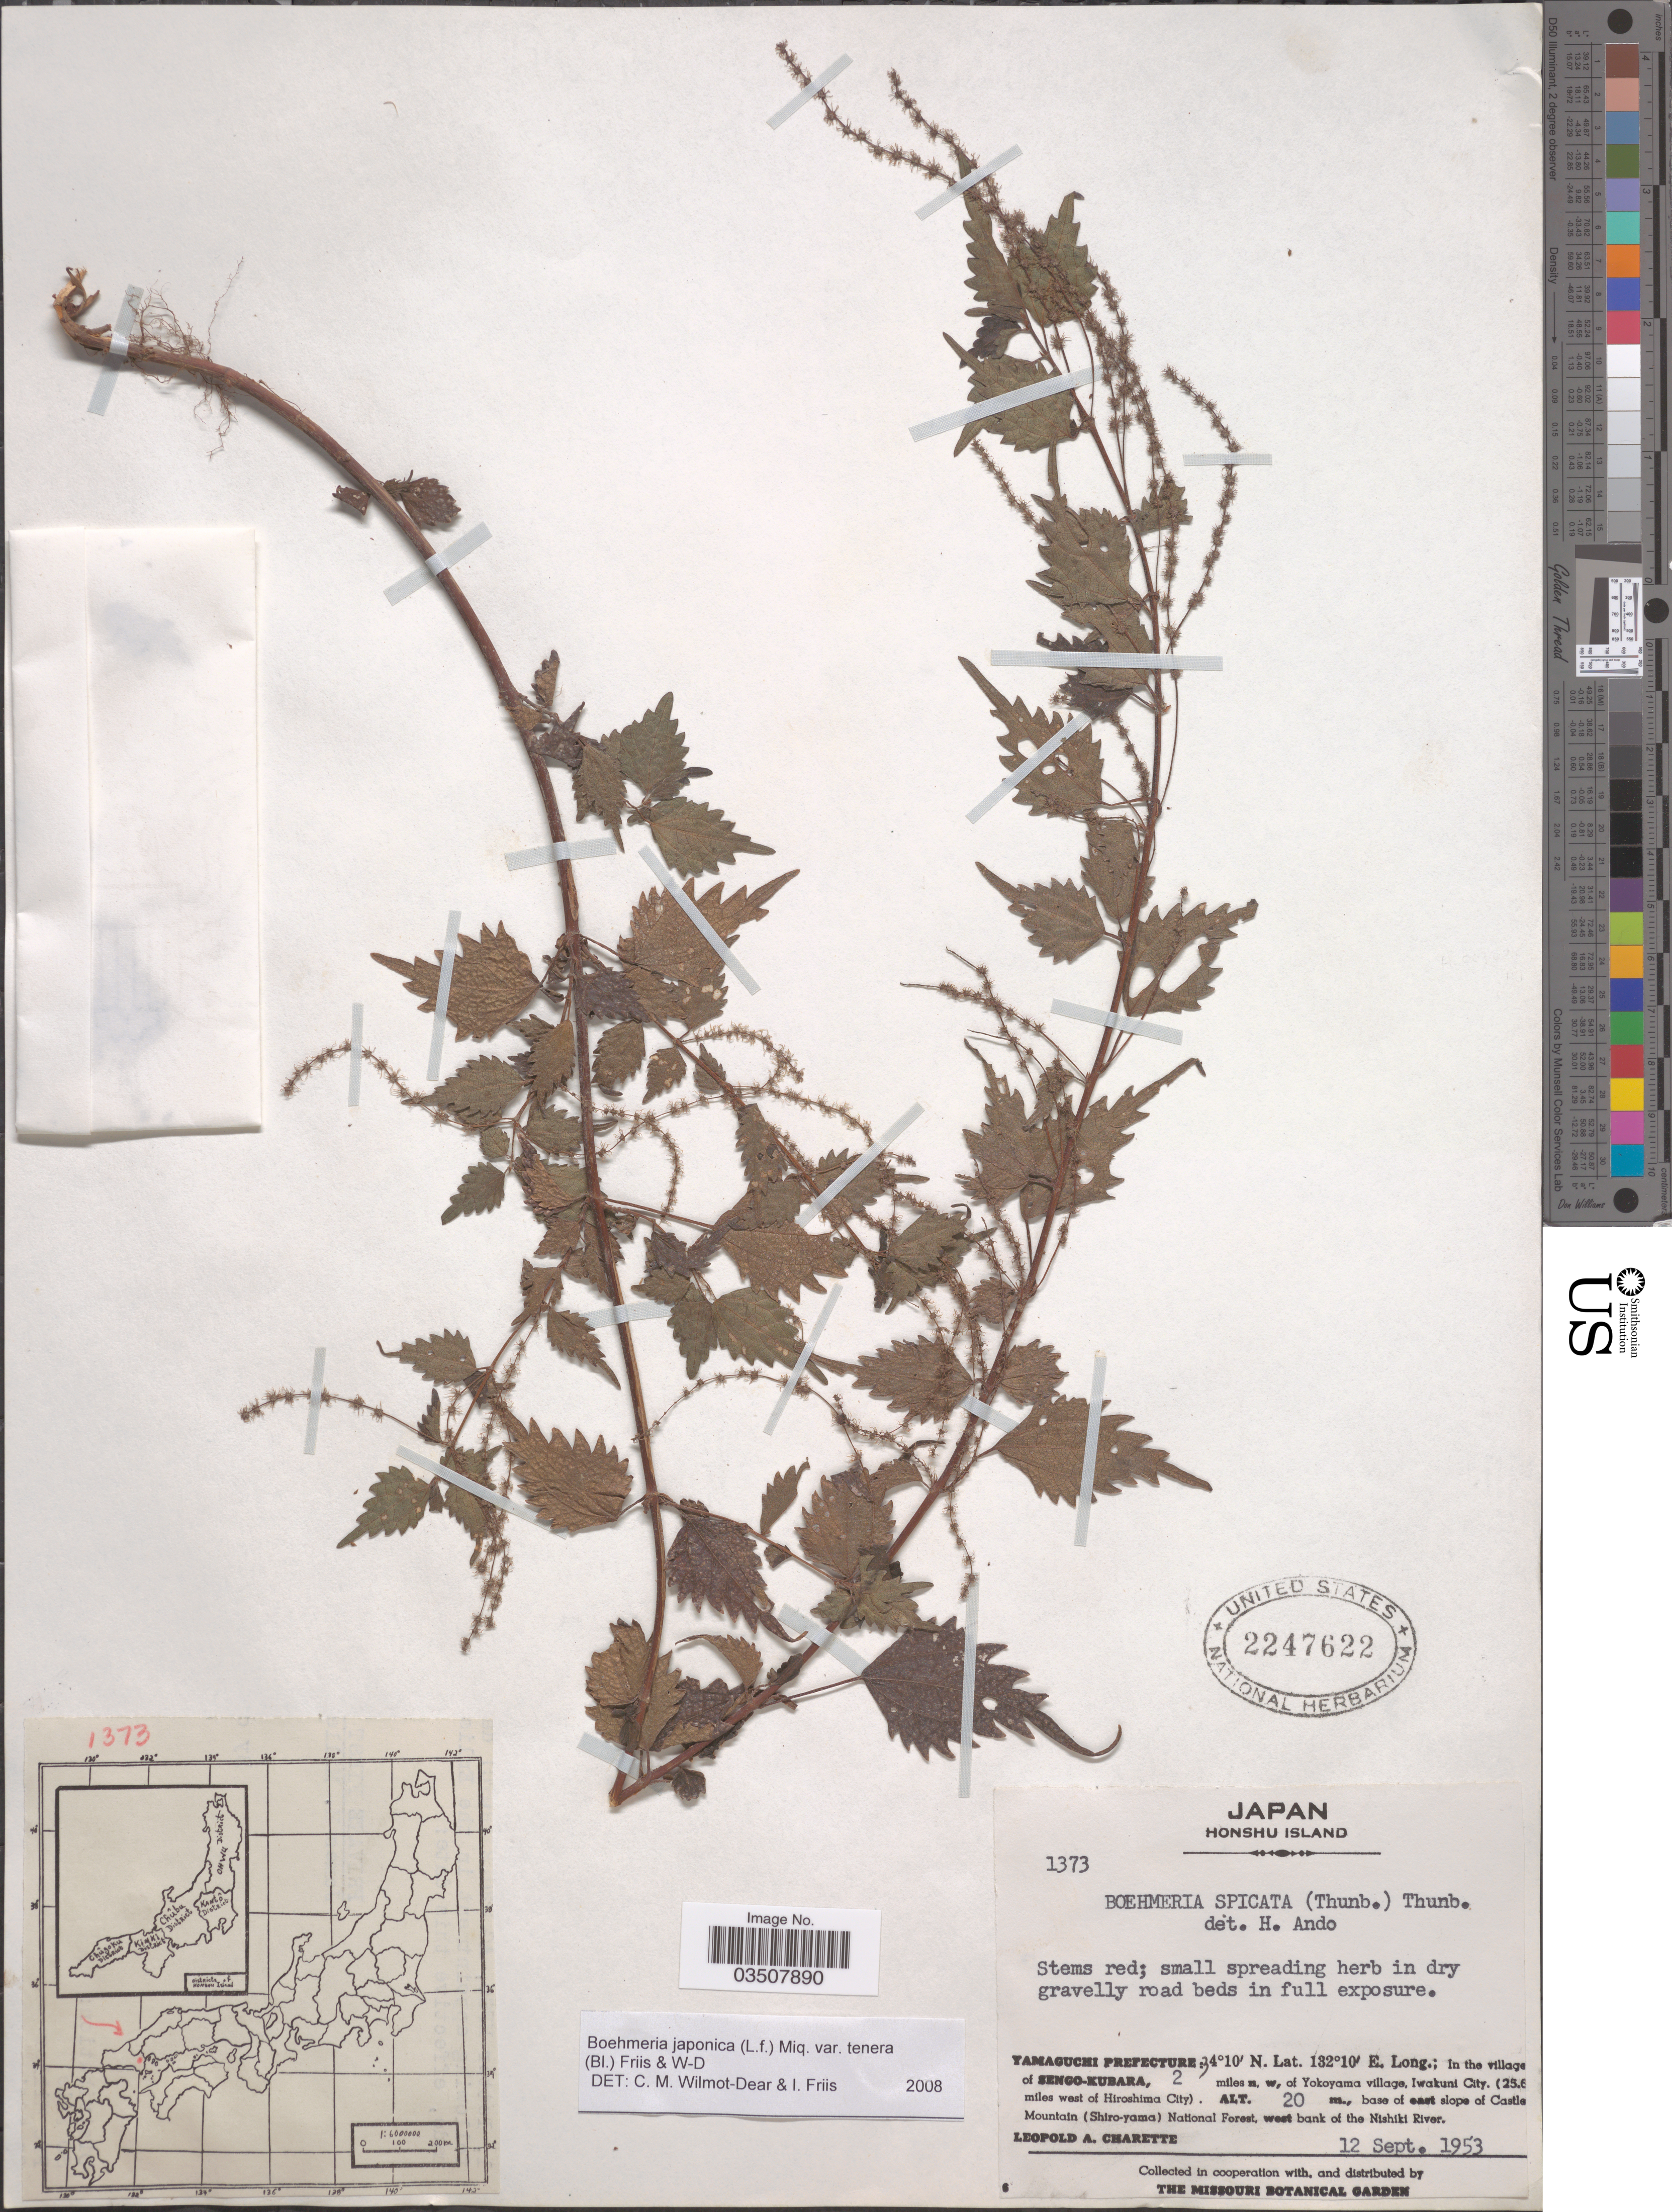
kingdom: Plantae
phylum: Tracheophyta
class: Magnoliopsida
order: Rosales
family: Urticaceae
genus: Boehmeria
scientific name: Boehmeria japonica var. tenera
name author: (Blume) Friis & Wilmot-Dear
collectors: L. A. Charette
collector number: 1373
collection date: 1953-09-12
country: Japan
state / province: Yamaguti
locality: Honshu Island. Yamaguchi Prefecture: In the village of Sengo-Kubara, 2 miles n, w, of Yokoyama village, Iwakuni City (25.6 miles west of Hiroshima City). Base of east slope of Castle Mountain (Shiro-yama) National Forest, west bank of the Nishiki River.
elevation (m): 20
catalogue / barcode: US 2247622